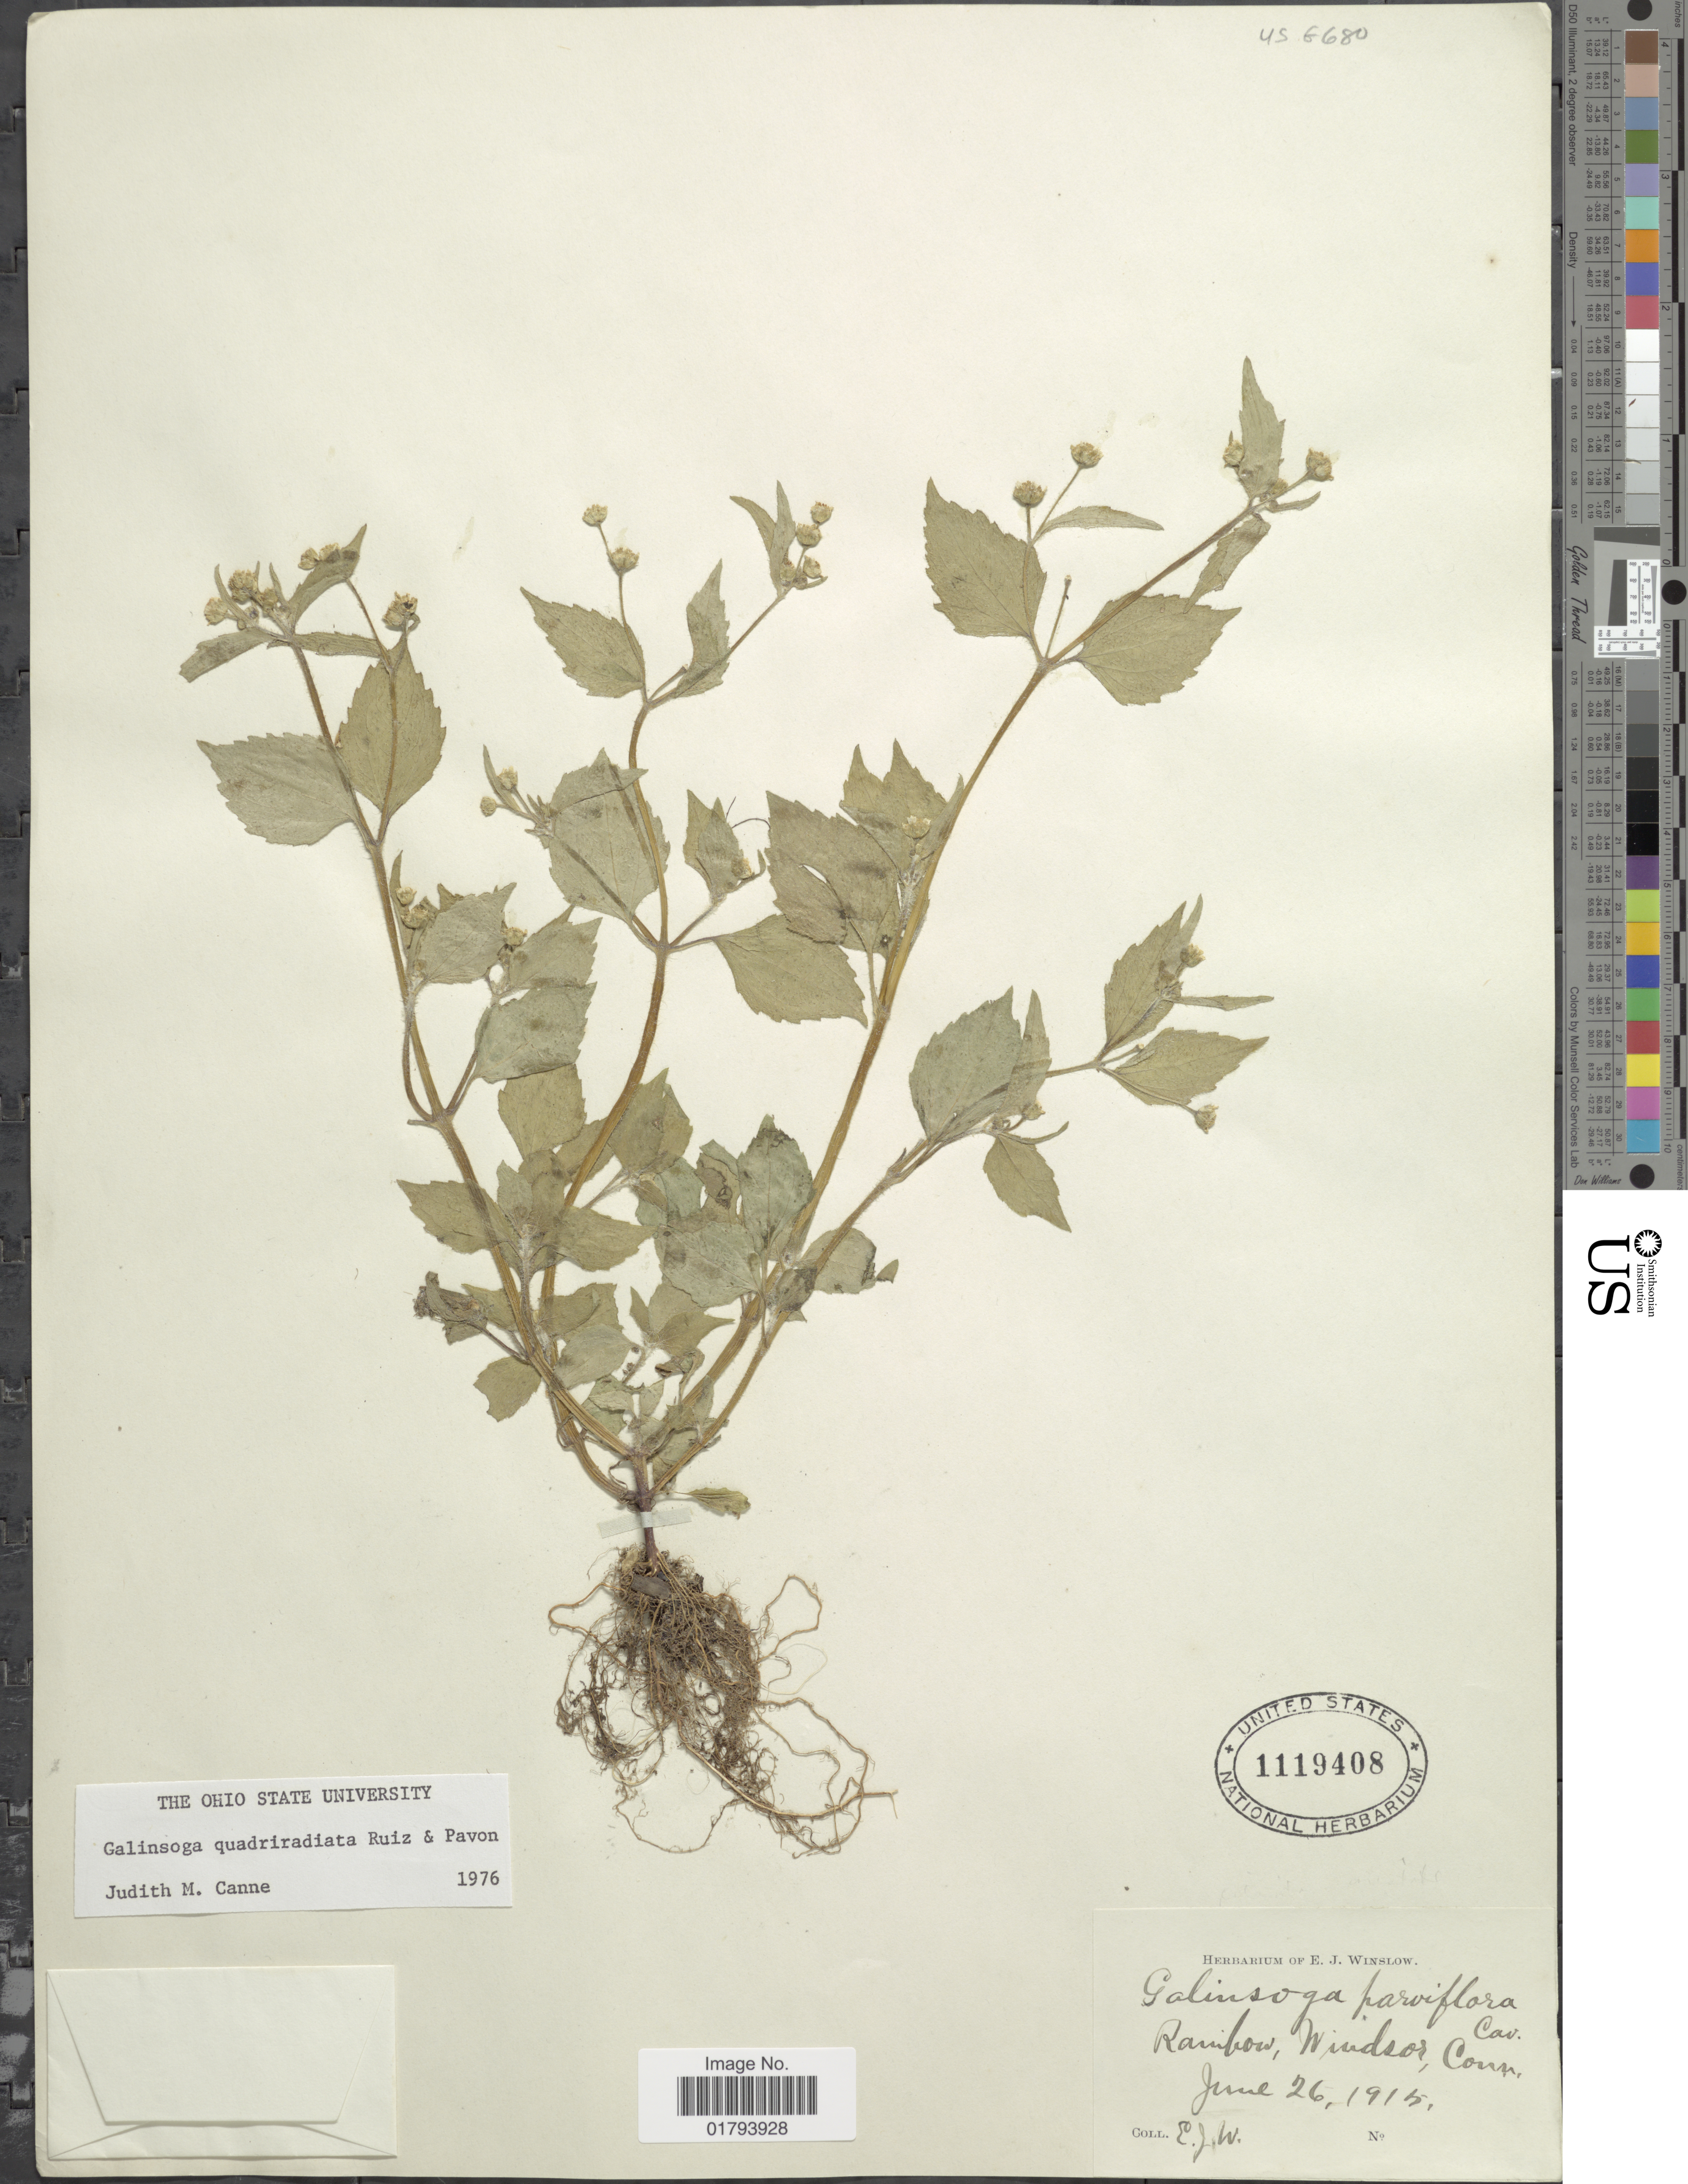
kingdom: Plantae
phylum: Tracheophyta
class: Magnoliopsida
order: Asterales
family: Asteraceae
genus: Galinsoga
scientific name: Galinsoga quadriradiata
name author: Ruiz & Pav.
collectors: E. Winslow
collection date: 1915-06-26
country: United States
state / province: Connecticut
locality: Rainbow, Windsor, Conn.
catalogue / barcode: US 1119408